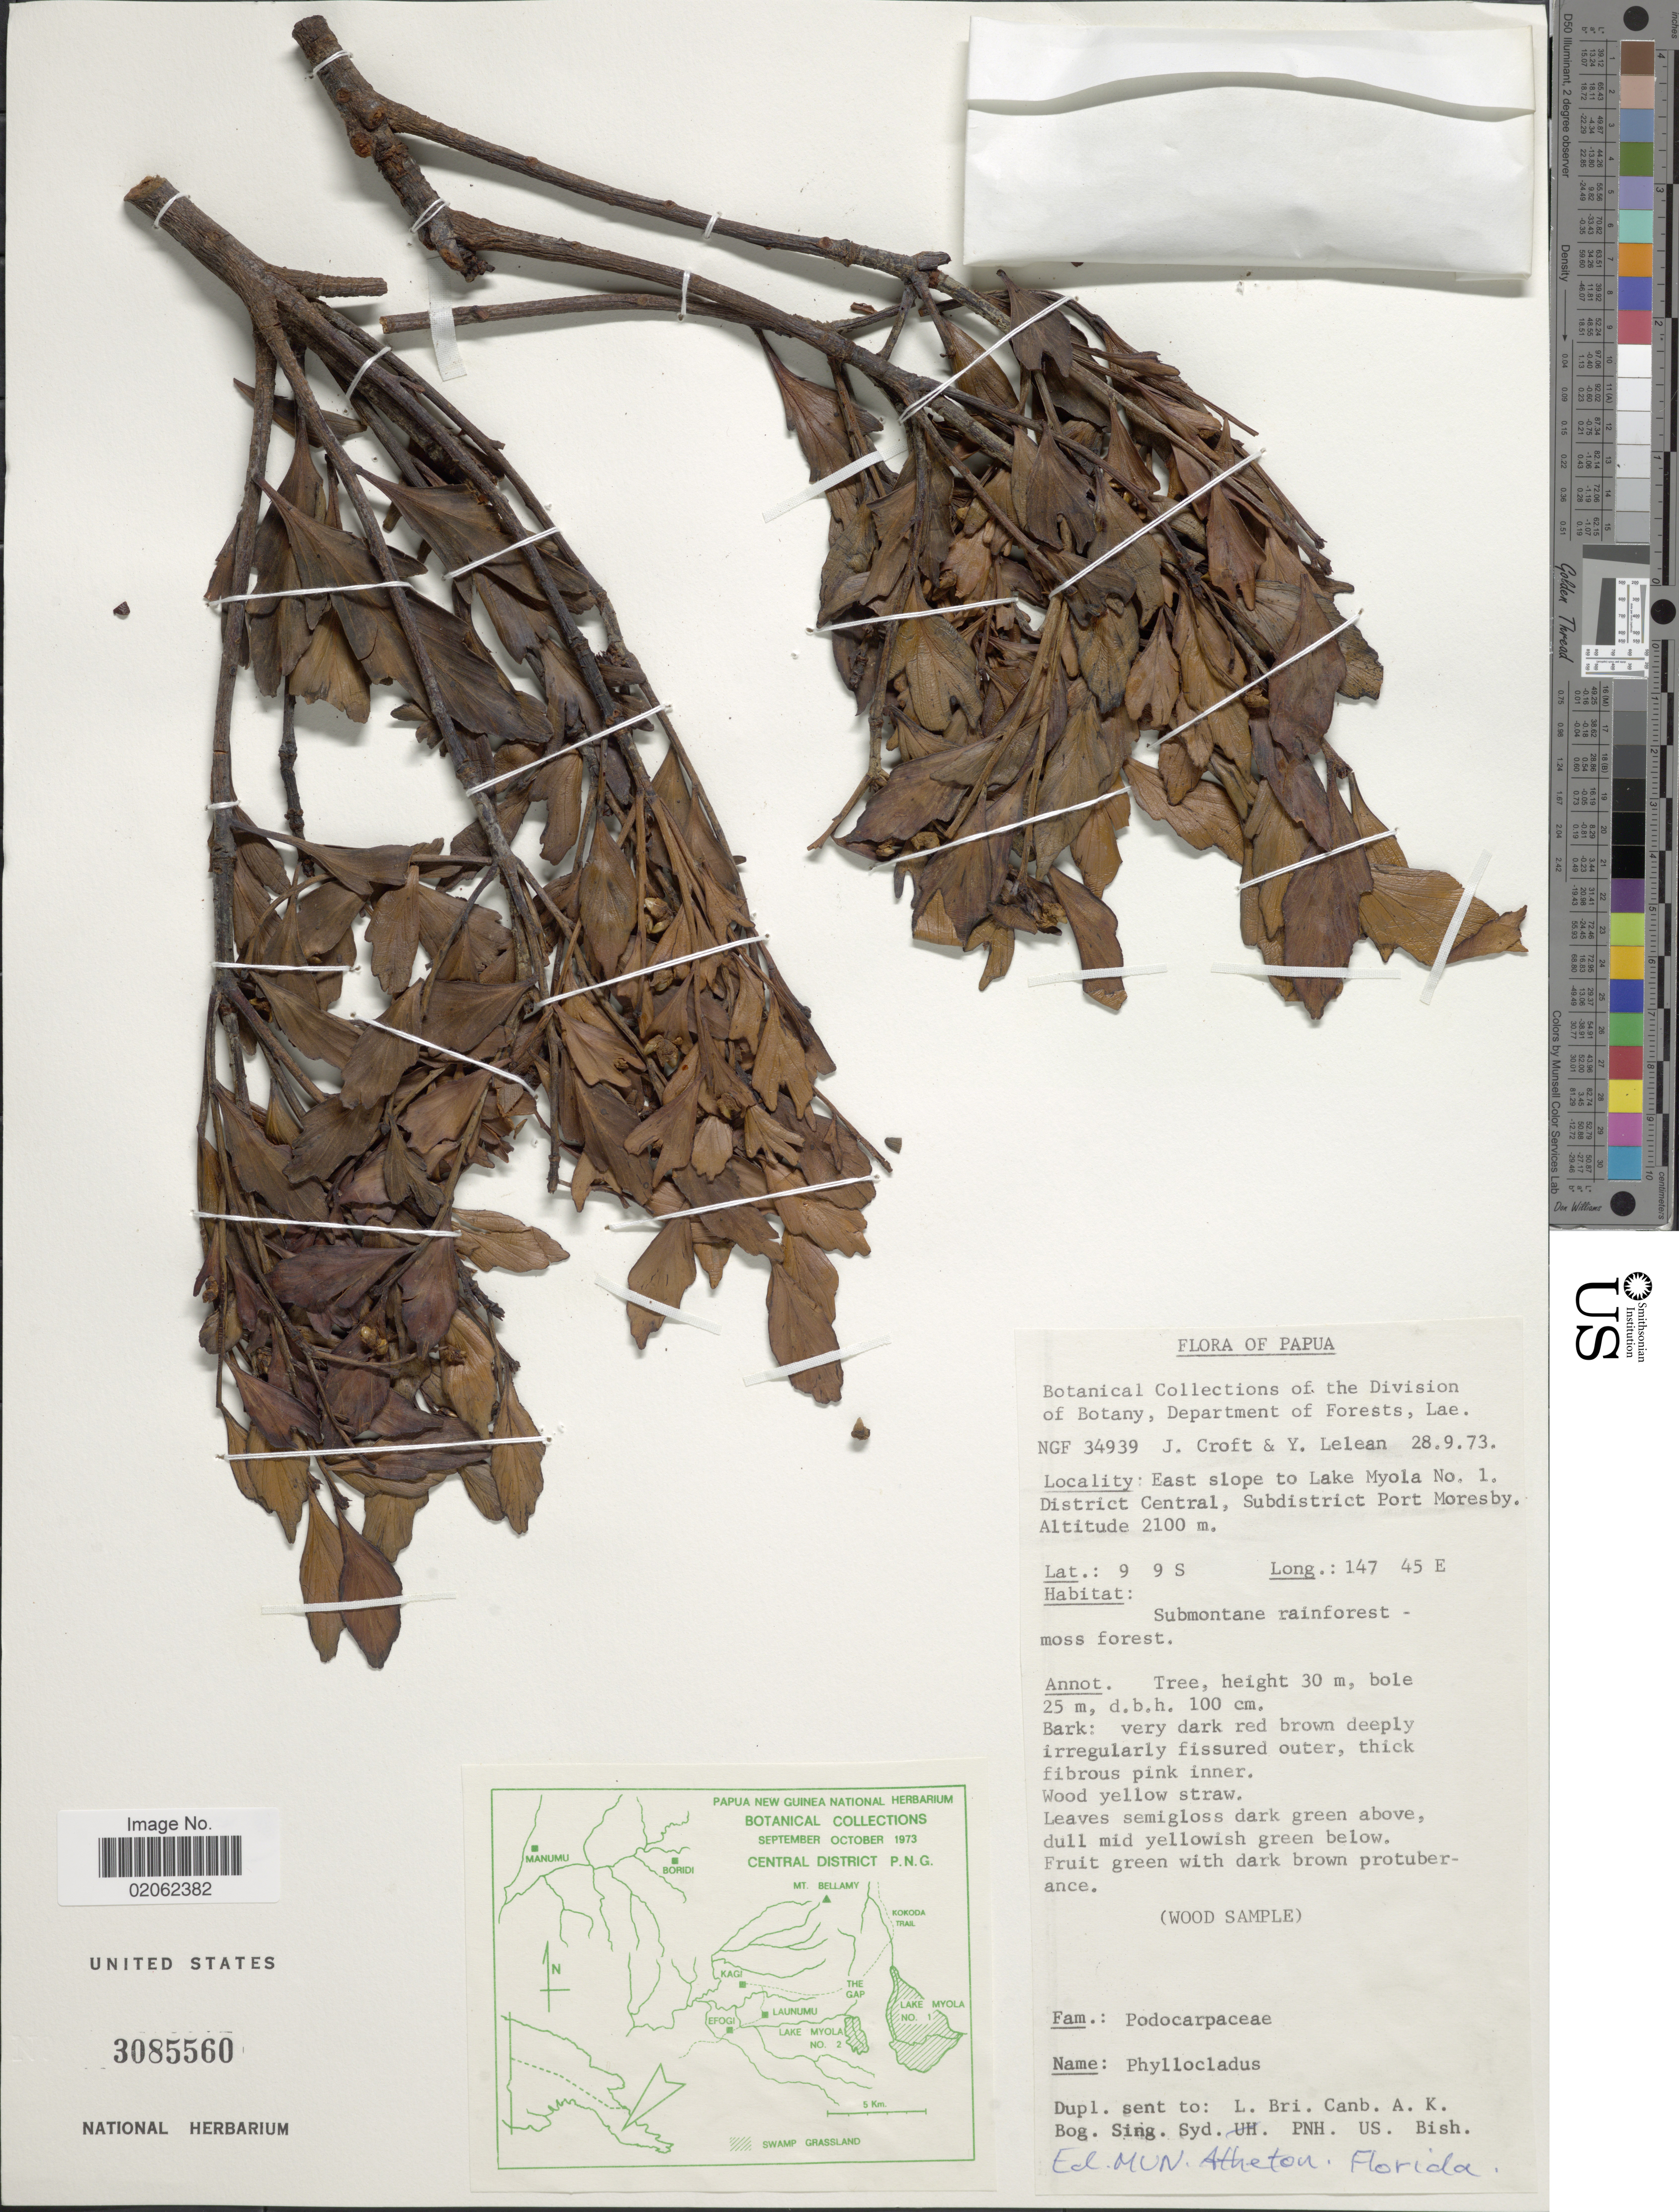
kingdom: Plantae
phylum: Tracheophyta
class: Pinopsida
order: Pinales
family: Phyllocladaceae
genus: Phyllocladus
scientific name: Phyllocladus sp.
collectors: J. Croft & Y. Lelean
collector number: NGF 34939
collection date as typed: Transcribed d/m/y: 28/9/73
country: Papua New Guinea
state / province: Central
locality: East slope to Lake Myola No 1, District Central, Subdistrict Port Moresby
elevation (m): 2100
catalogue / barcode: US 3085560